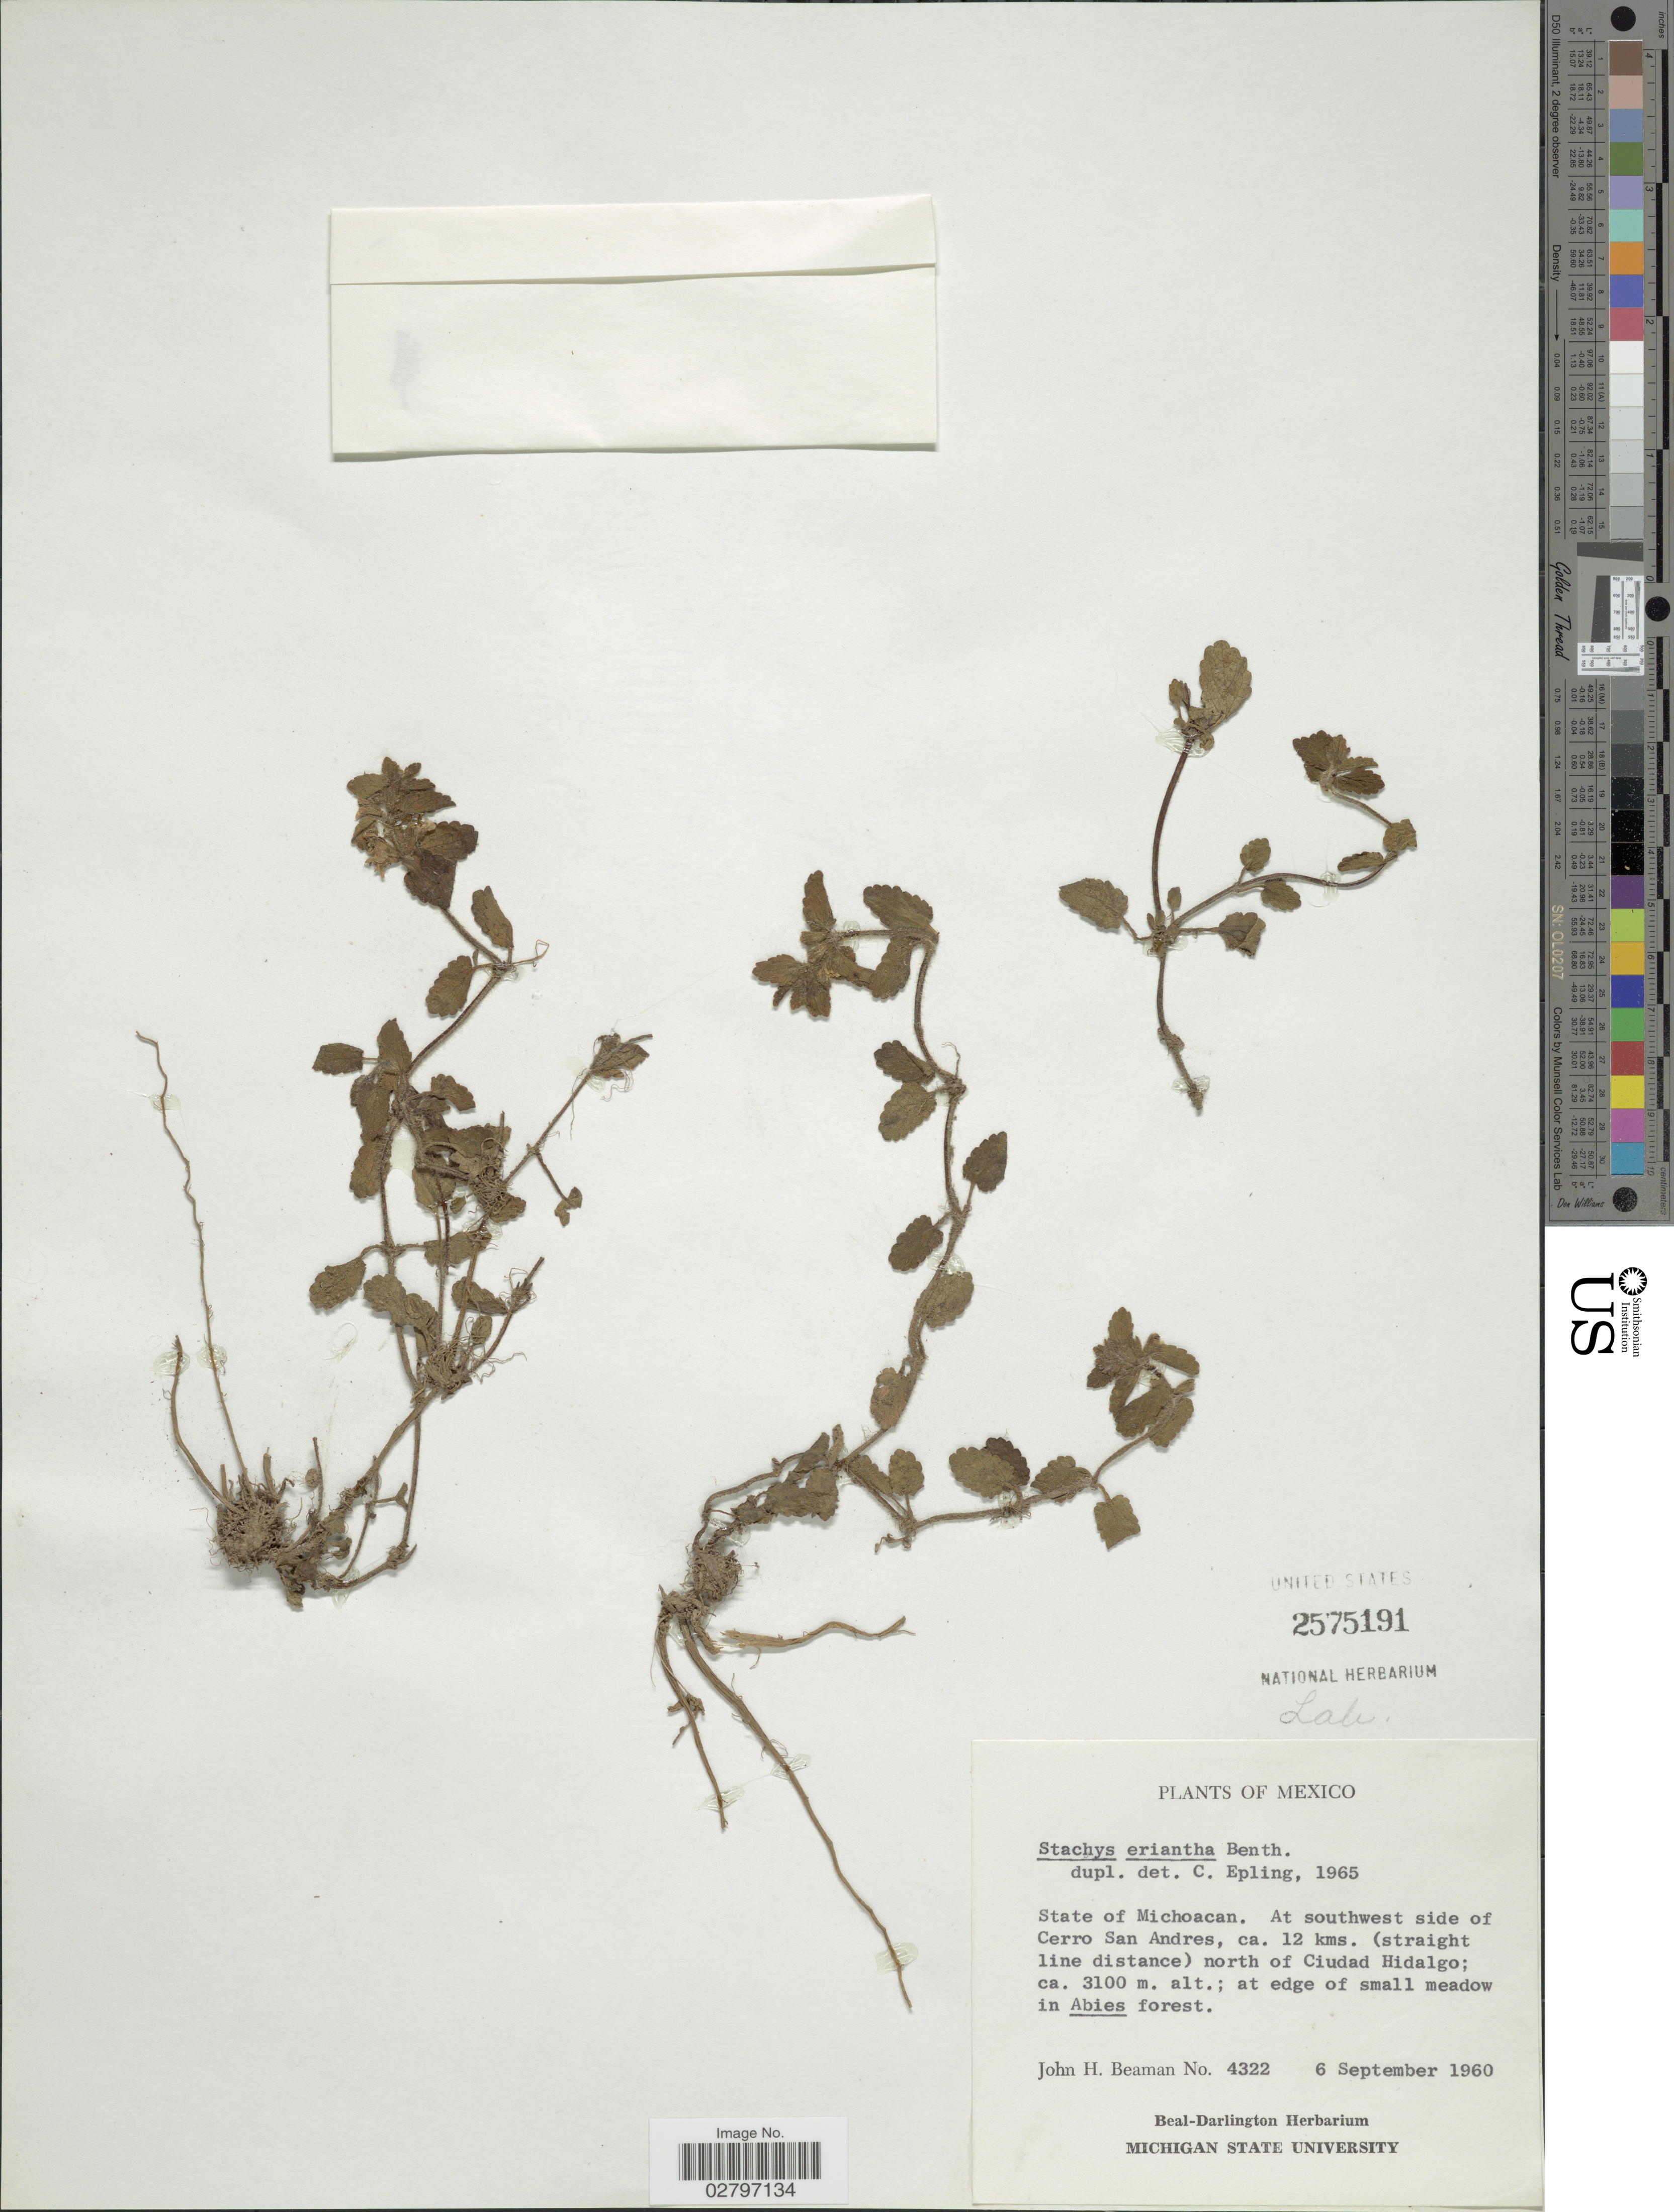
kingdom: Plantae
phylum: Tracheophyta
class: Magnoliopsida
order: Lamiales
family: Lamiaceae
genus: Stachys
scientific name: Stachys eriantha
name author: Benth.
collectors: J. H. Beaman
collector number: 4322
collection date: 1960-09-06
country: Mexico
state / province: Michoacán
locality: At southwest side of Cerro San Andres, ca. 12 kms. (straight line distance) north of Ciudad Hidalgo. at edge of small meadow in Abies forest.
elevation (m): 3100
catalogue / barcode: US 2575191